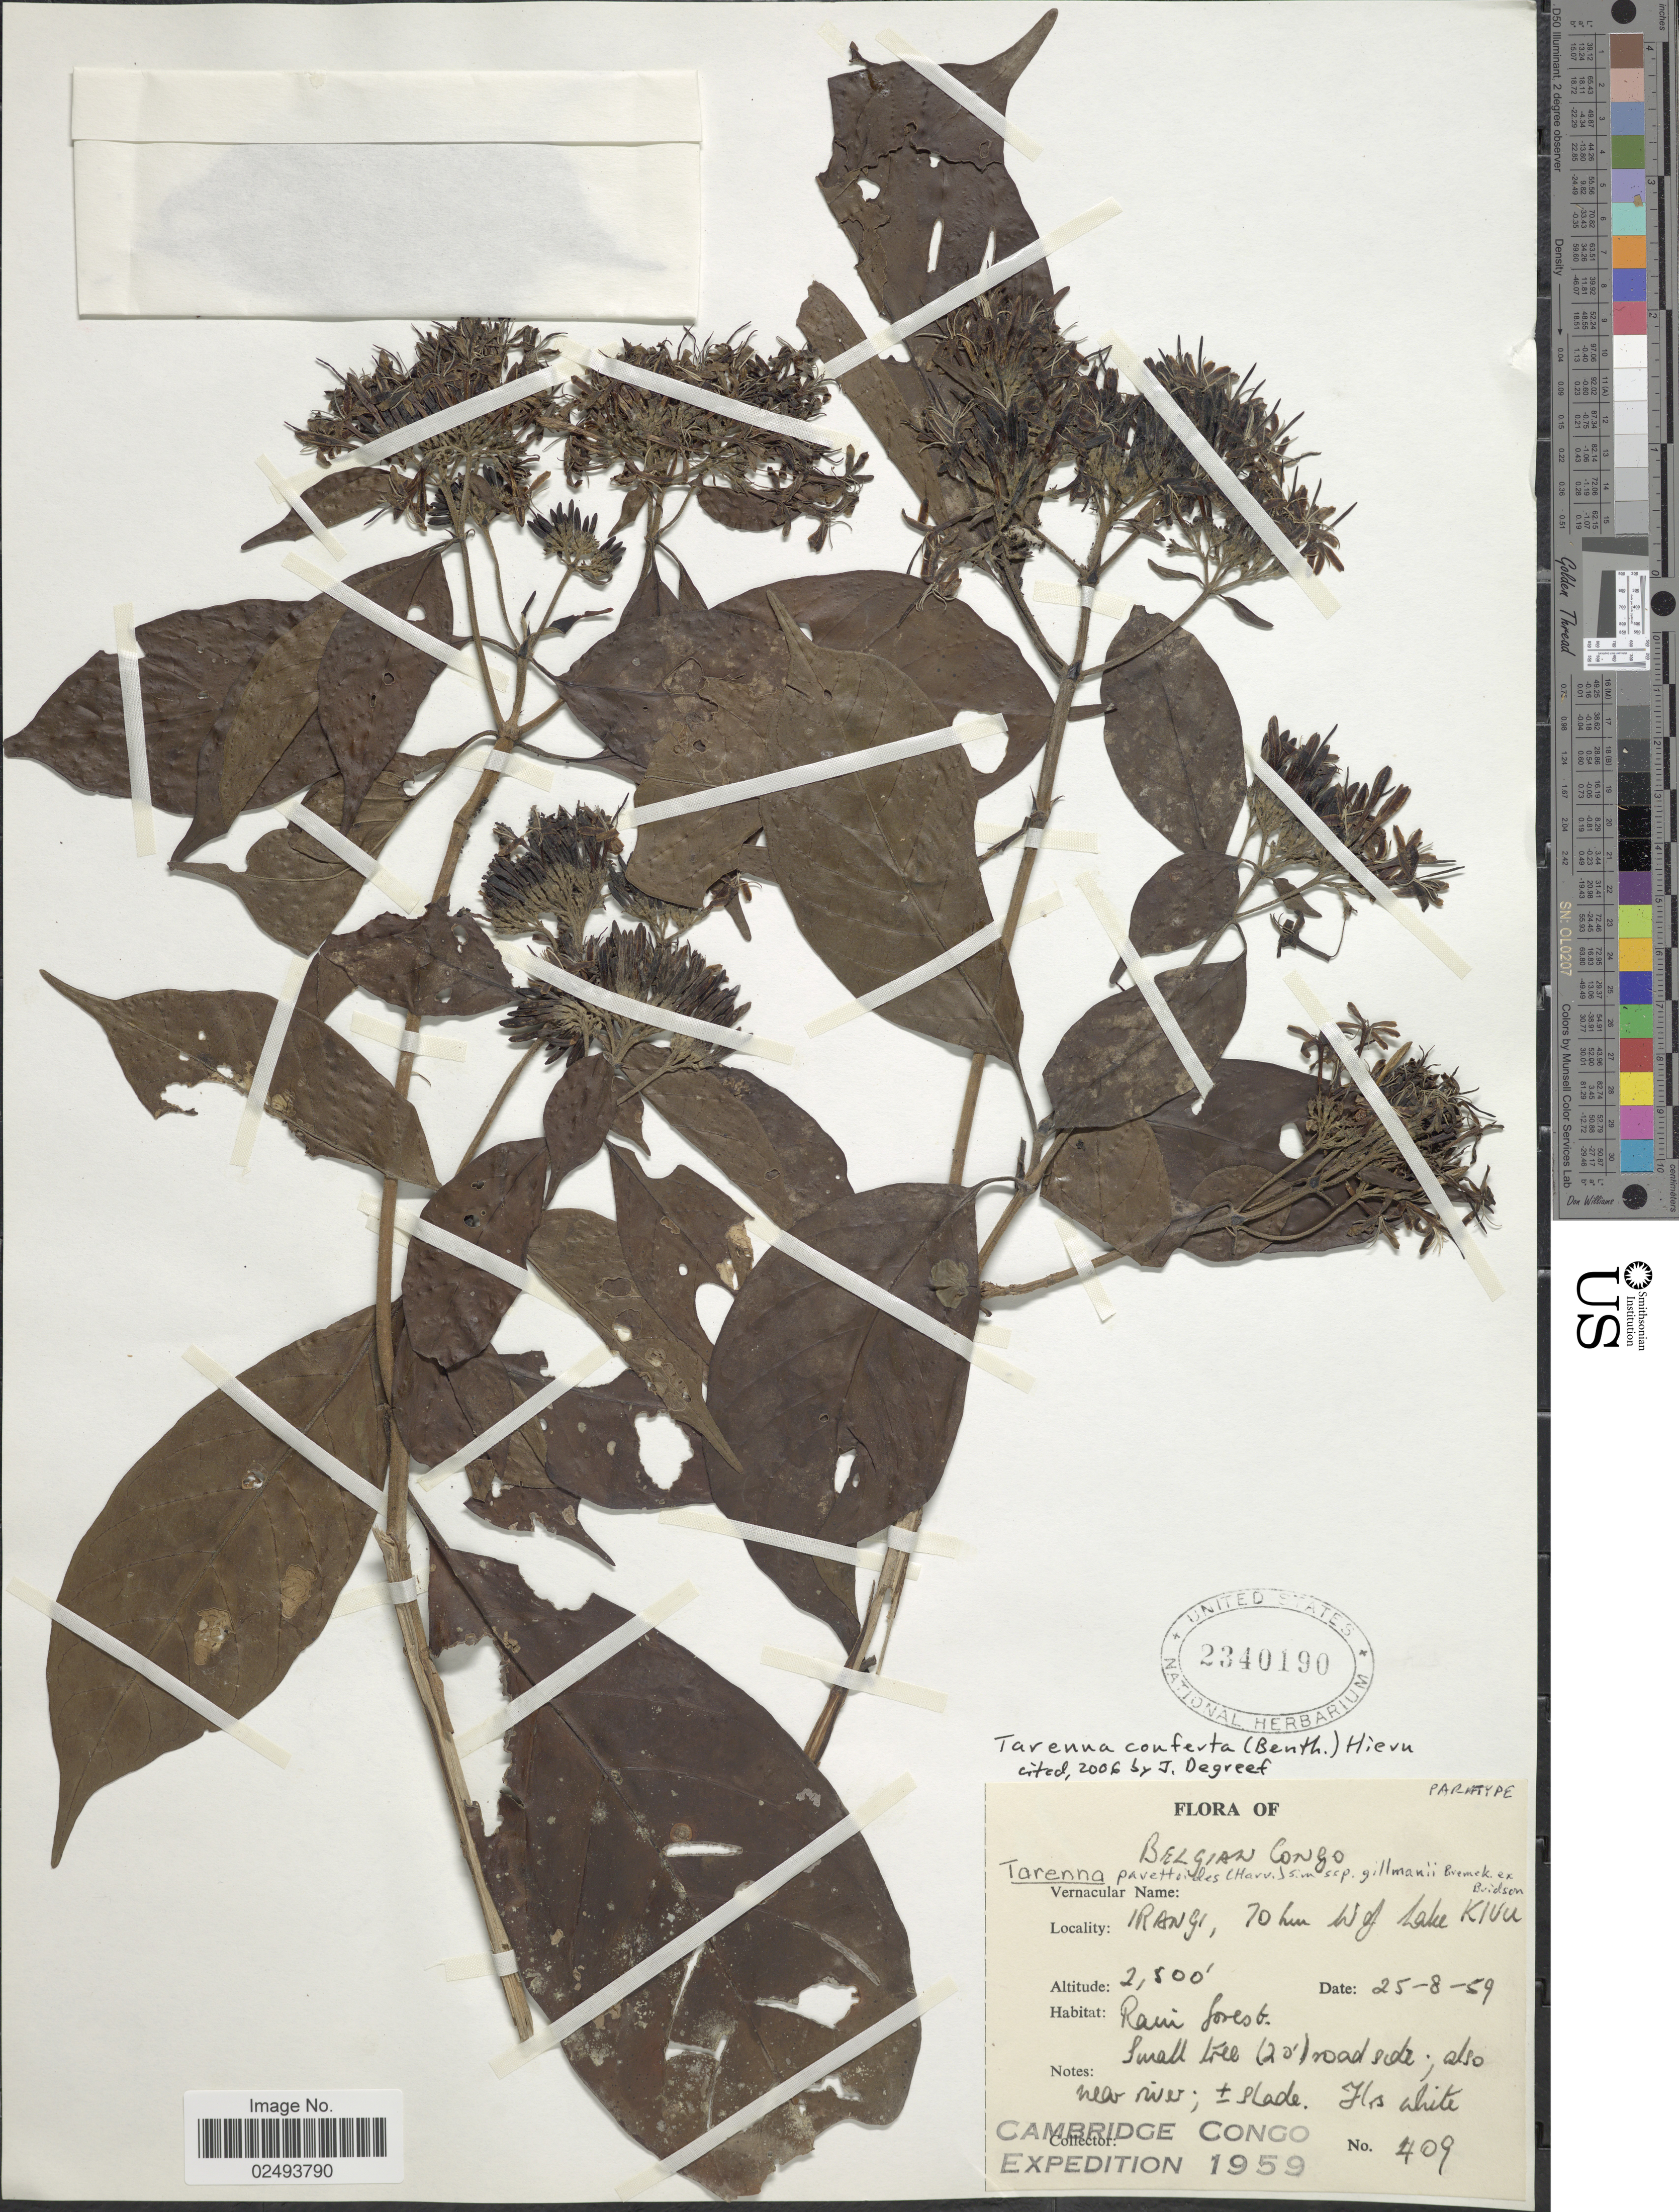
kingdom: Plantae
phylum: Tracheophyta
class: Magnoliopsida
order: Gentianales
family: Rubiaceae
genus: Tarenna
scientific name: Tarenna conferta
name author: (Benth.) Hiern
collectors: Cambridge Congo Expedition 1959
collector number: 409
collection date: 1959-08-25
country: Congo, Democratic Republic of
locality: Belgian Congo. Irangi, 70 km W of Lake Kivu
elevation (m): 762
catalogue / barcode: US 2340190